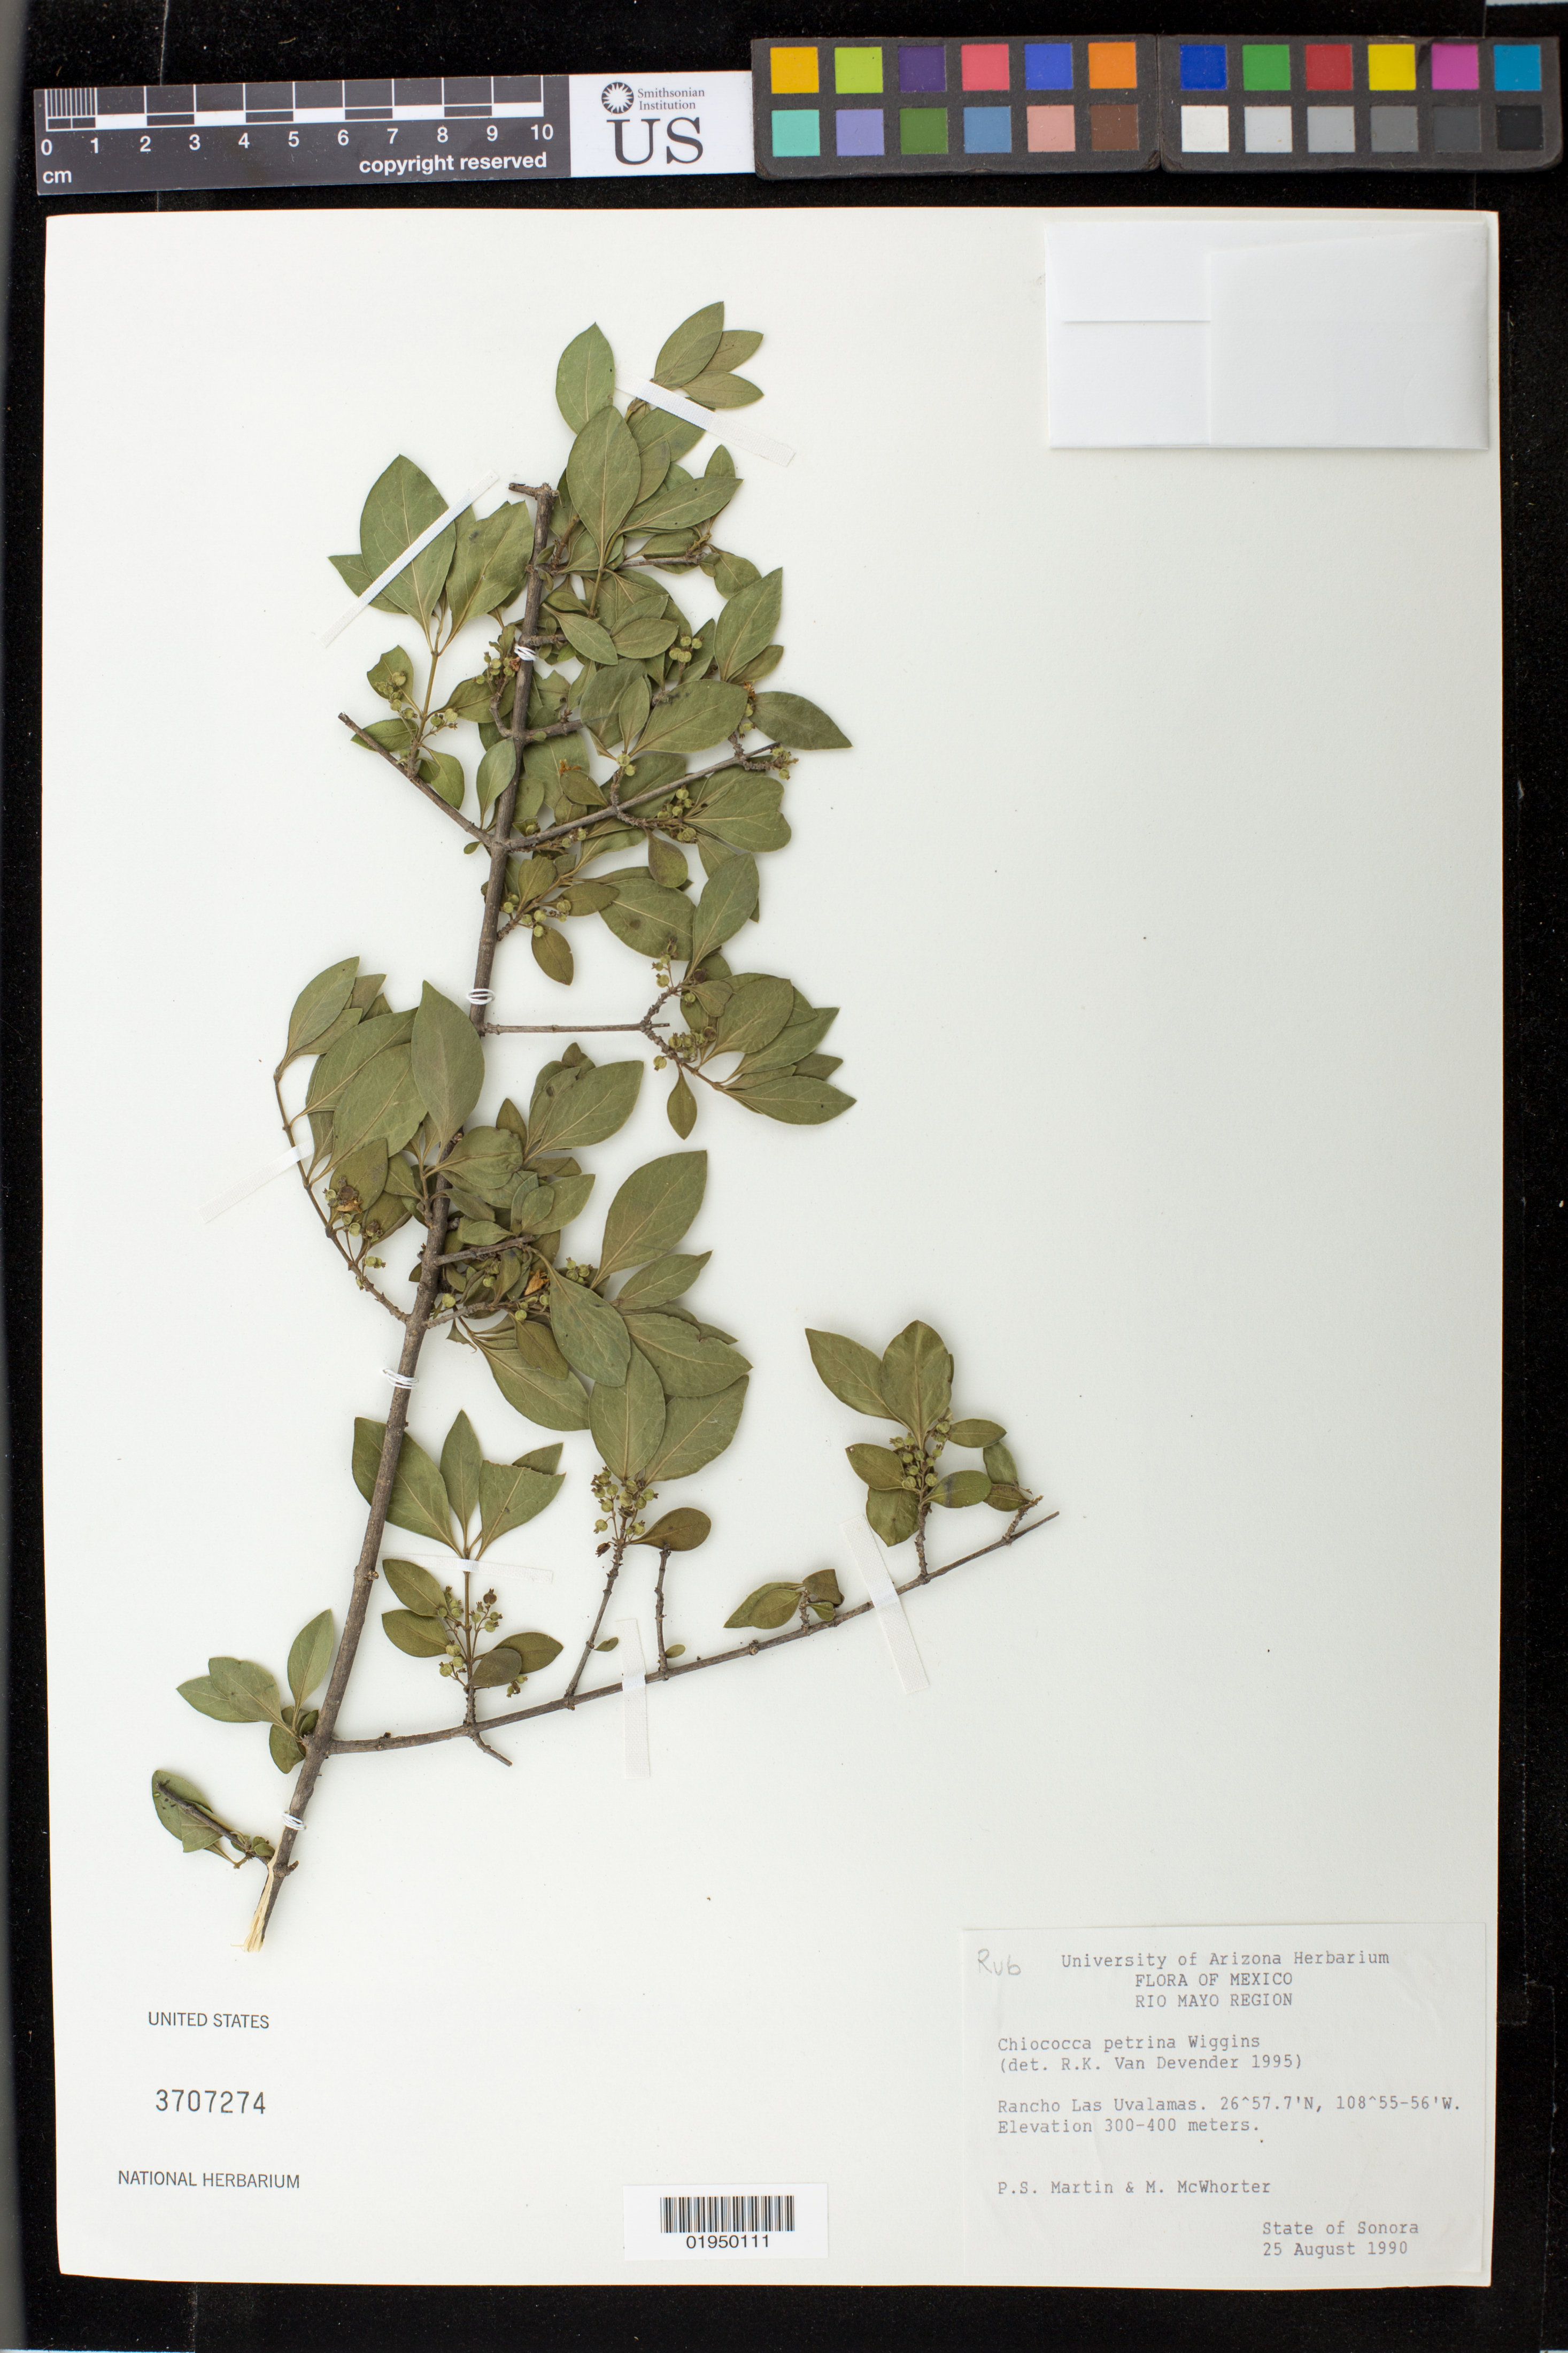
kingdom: Plantae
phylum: Tracheophyta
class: Magnoliopsida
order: Gentianales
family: Rubiaceae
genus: Chiococca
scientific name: Chiococca petrina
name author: Wiggins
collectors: P. S. Martin & M. McWhorter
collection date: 1990-08-25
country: Mexico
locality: Rio Mayo Region: Rancho Las Uvalamas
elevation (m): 300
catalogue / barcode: US 3707274